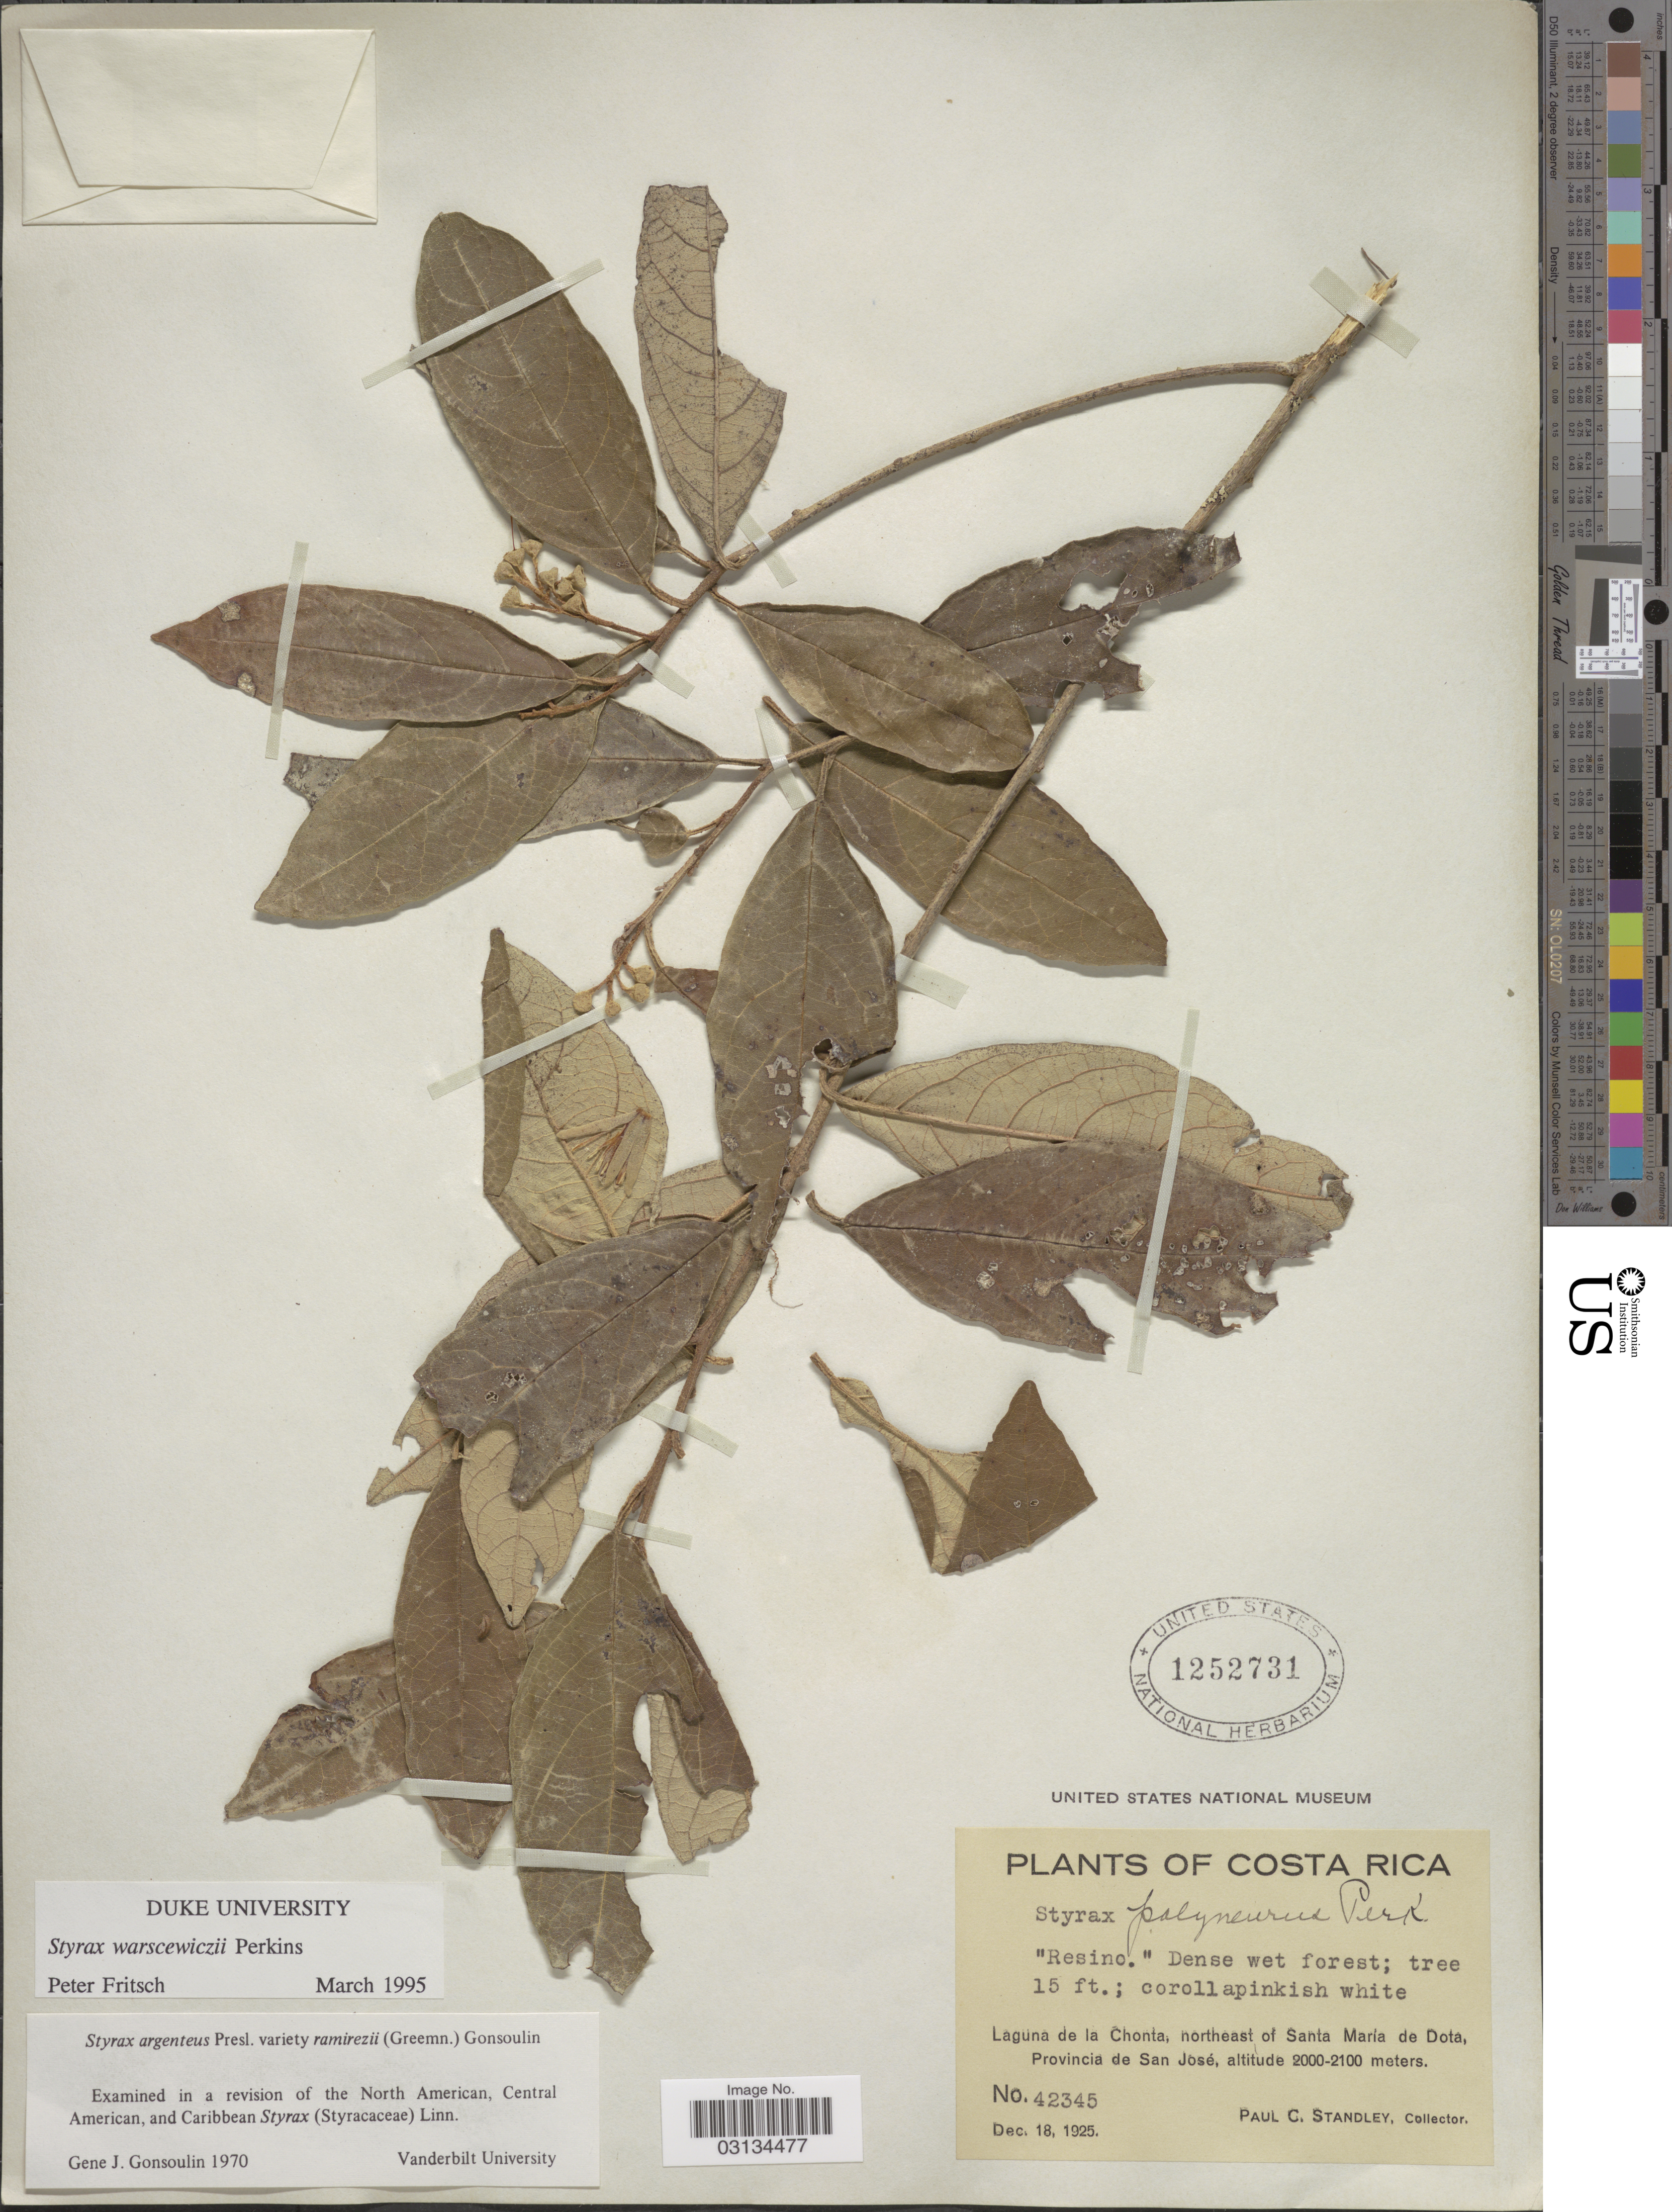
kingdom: Plantae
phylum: Tracheophyta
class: Magnoliopsida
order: Ericales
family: Styracaceae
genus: Styrax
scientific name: Styrax warscewiczii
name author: Perkins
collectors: P. C. Standley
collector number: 42345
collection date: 1925-12-18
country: Costa Rica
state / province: San José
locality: Laguna de la Chonta, northeast of Santa María de Dota.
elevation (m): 2000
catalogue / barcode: US 1252731